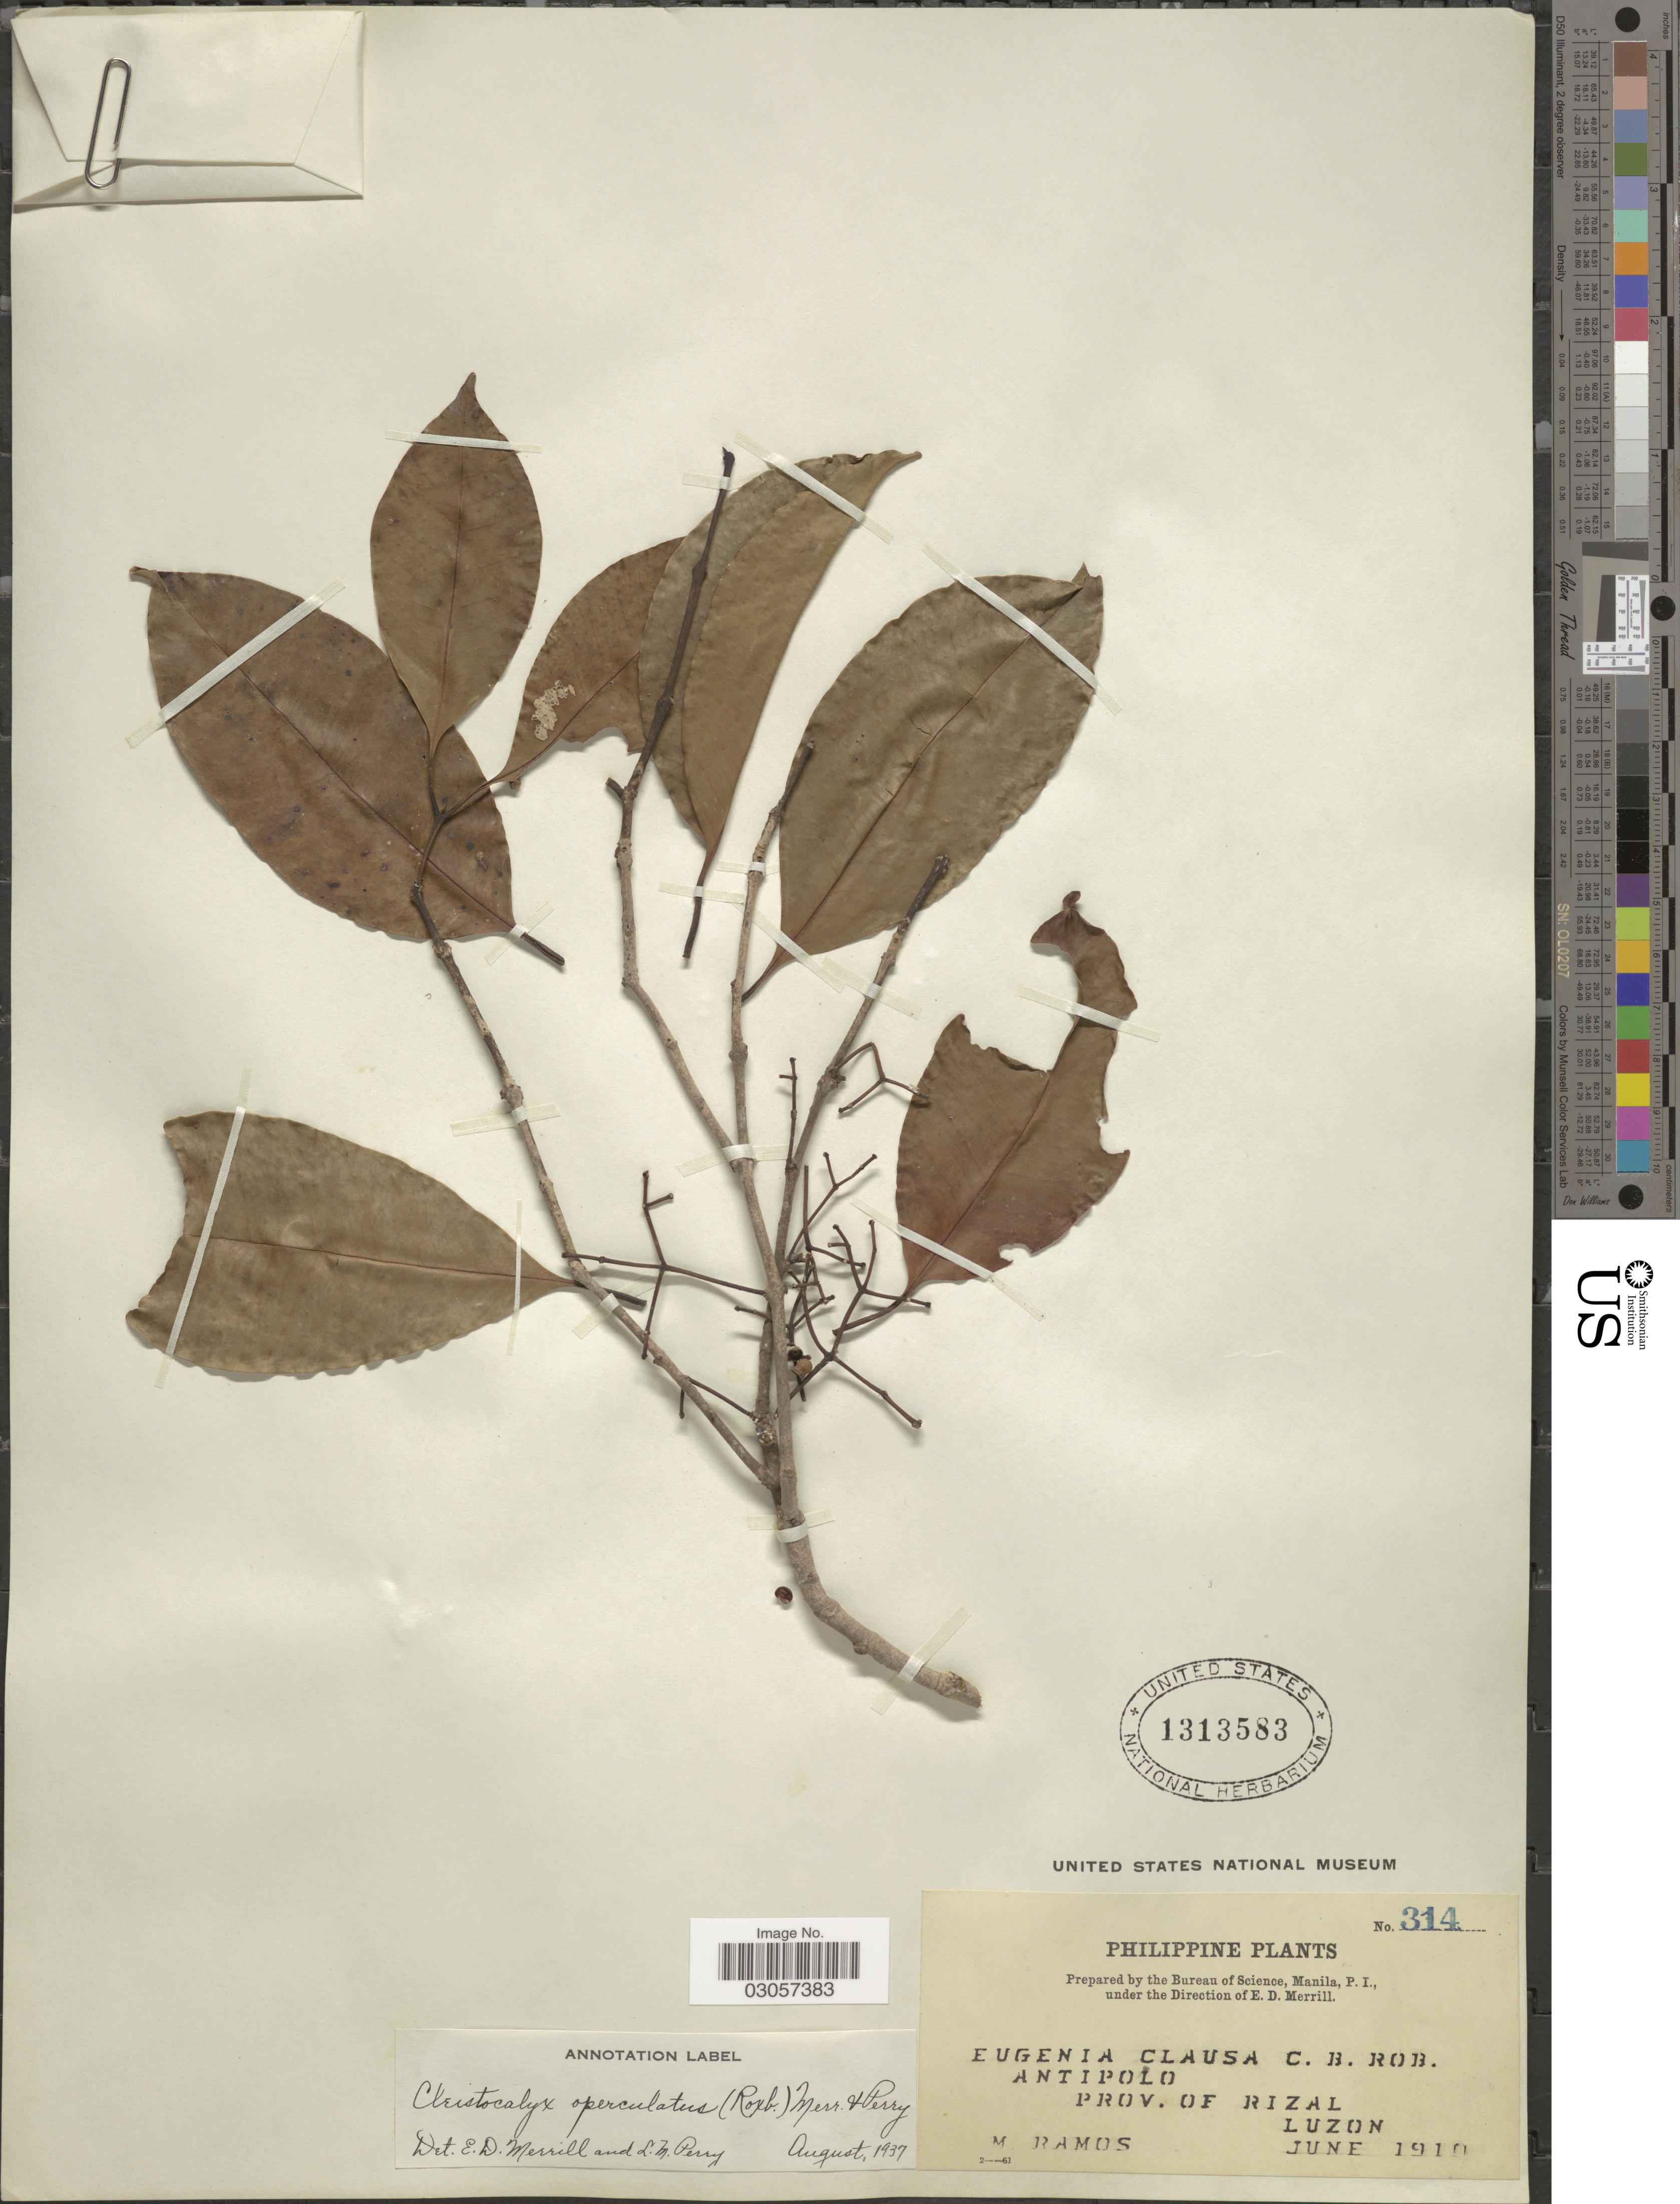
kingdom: Plantae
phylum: Tracheophyta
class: Magnoliopsida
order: Myrtales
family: Myrtaceae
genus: Syzygium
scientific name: Syzygium nervosum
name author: DC.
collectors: M. Ramos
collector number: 314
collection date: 1910-06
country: Philippines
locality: Antipolo, Prov. of Rizal, Luzon.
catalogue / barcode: US 1313583